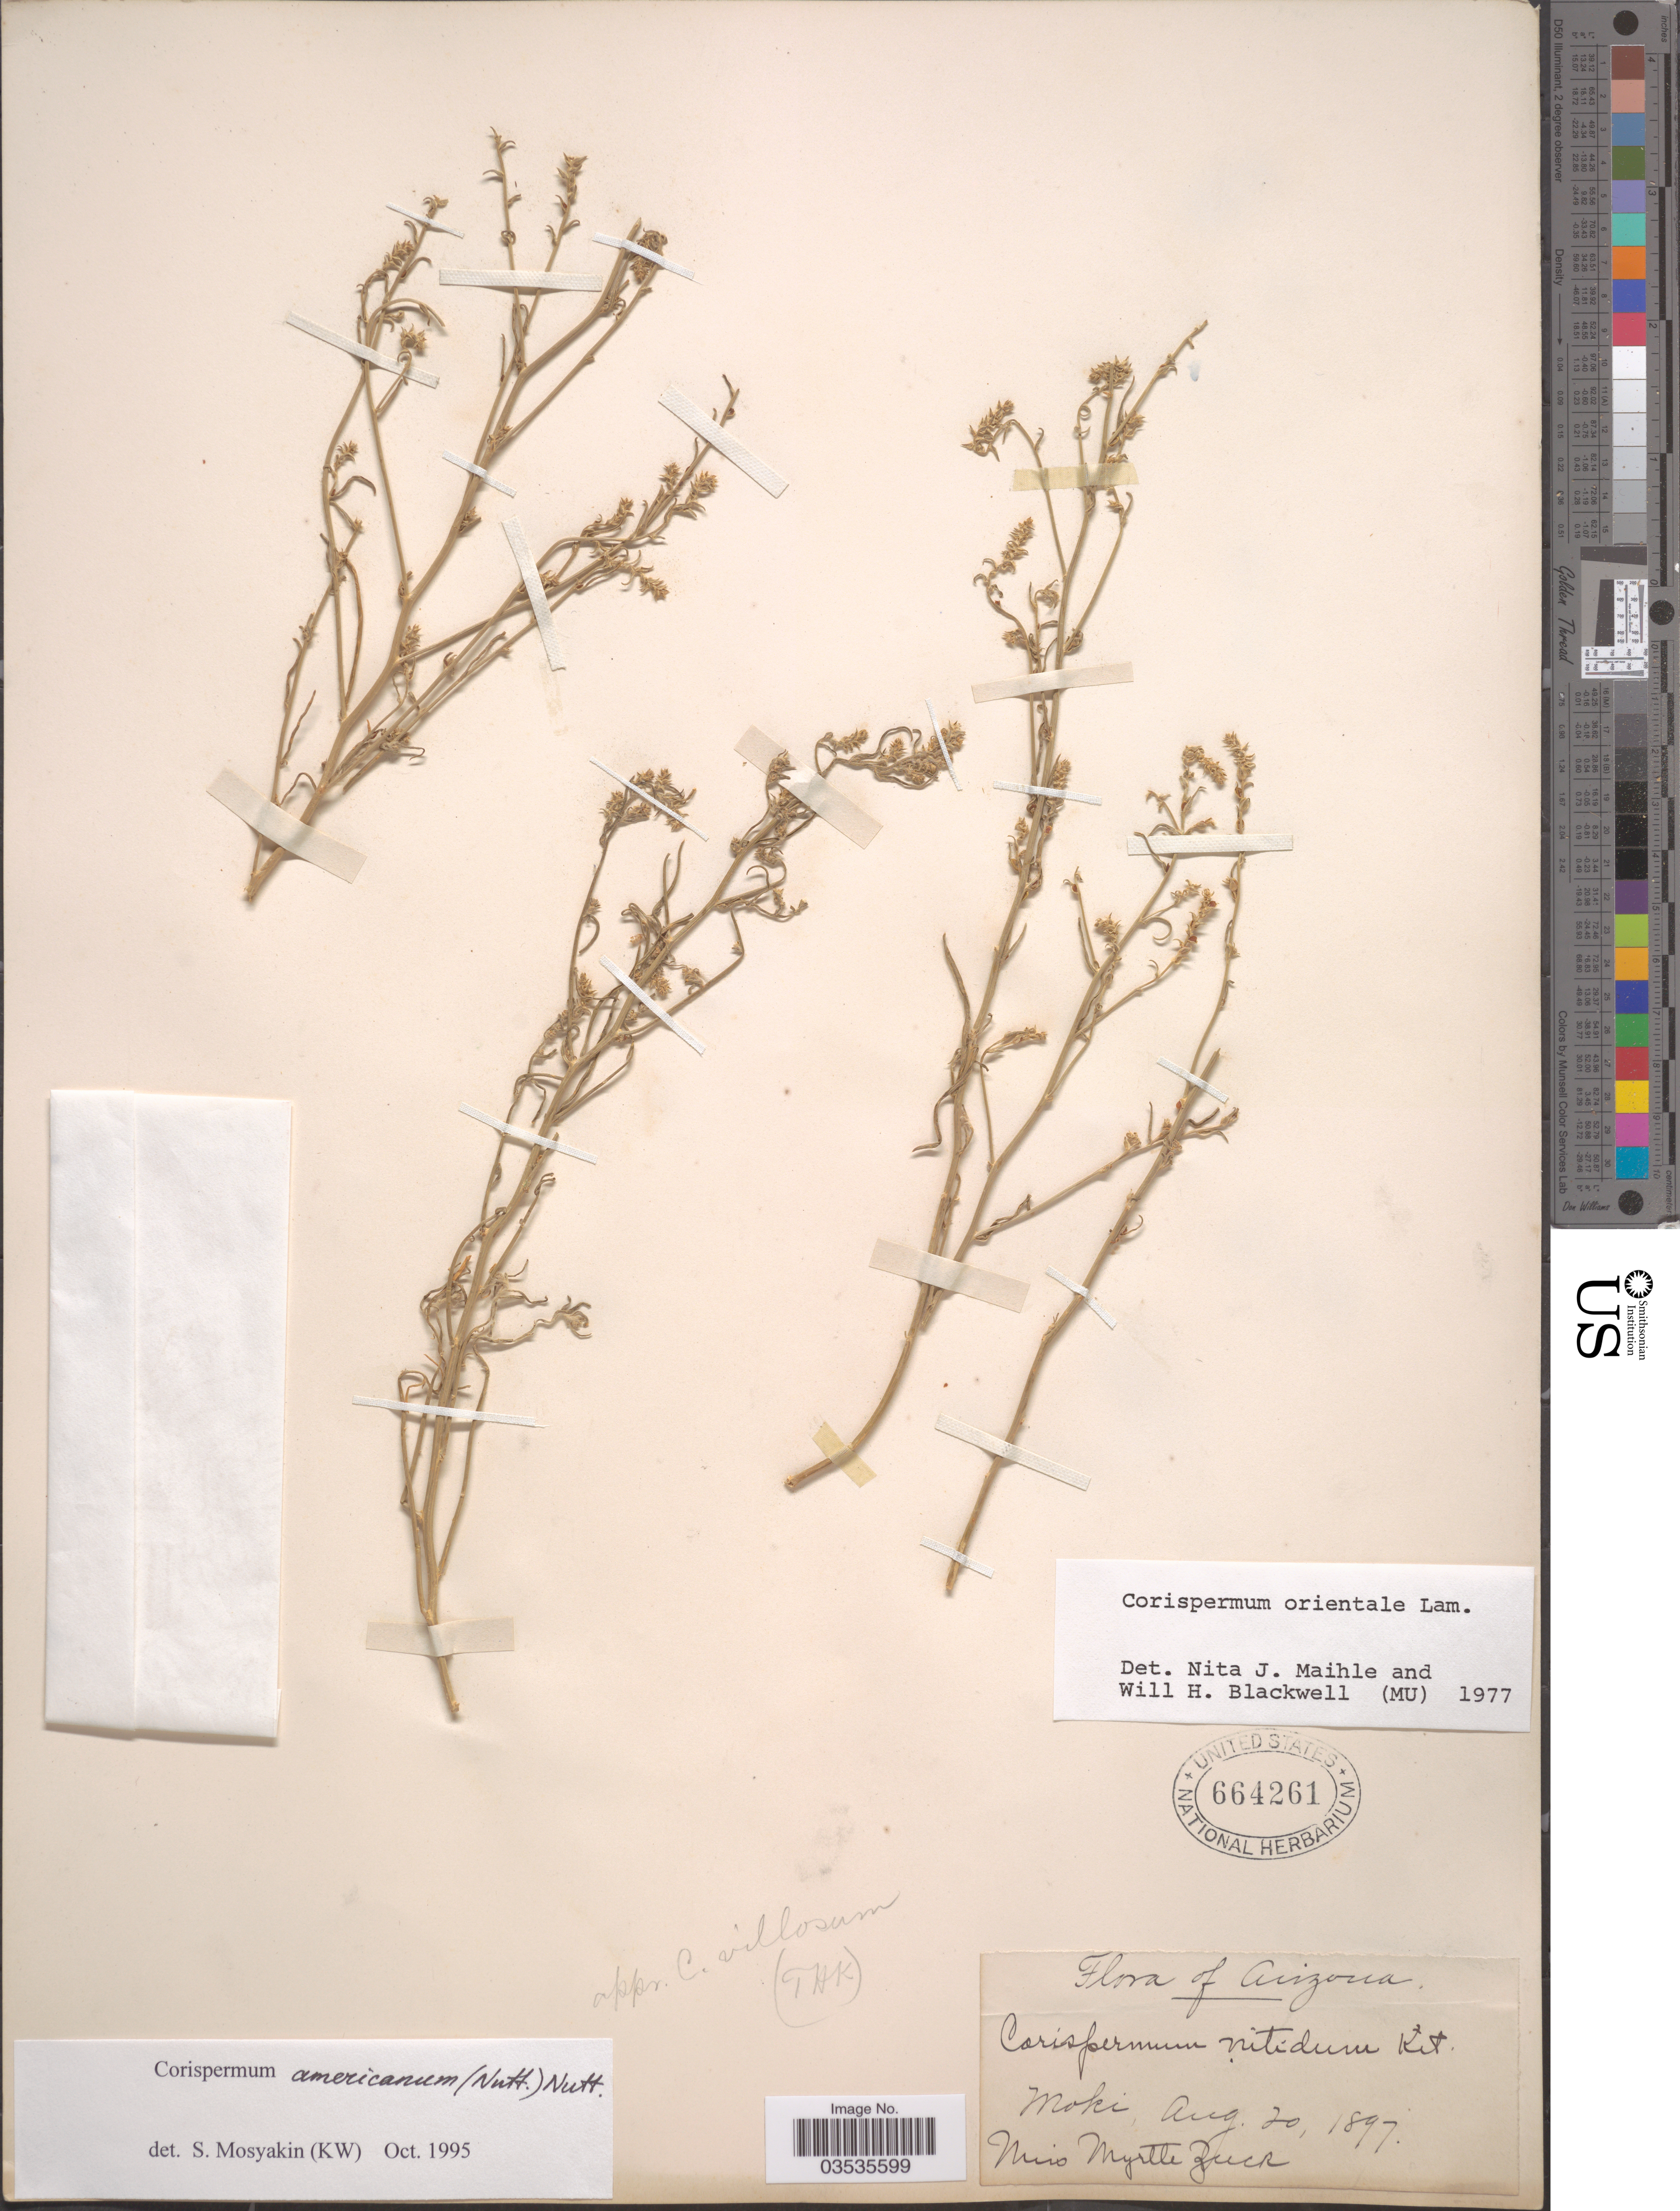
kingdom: Plantae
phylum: Tracheophyta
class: Magnoliopsida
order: Caryophyllales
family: Amaranthaceae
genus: Corispermum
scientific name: Corispermum americanum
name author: (Nutt.) Nutt.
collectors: M. Zuck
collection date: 1897-08-20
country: United States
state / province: Arizona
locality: Moki.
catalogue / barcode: US 664261